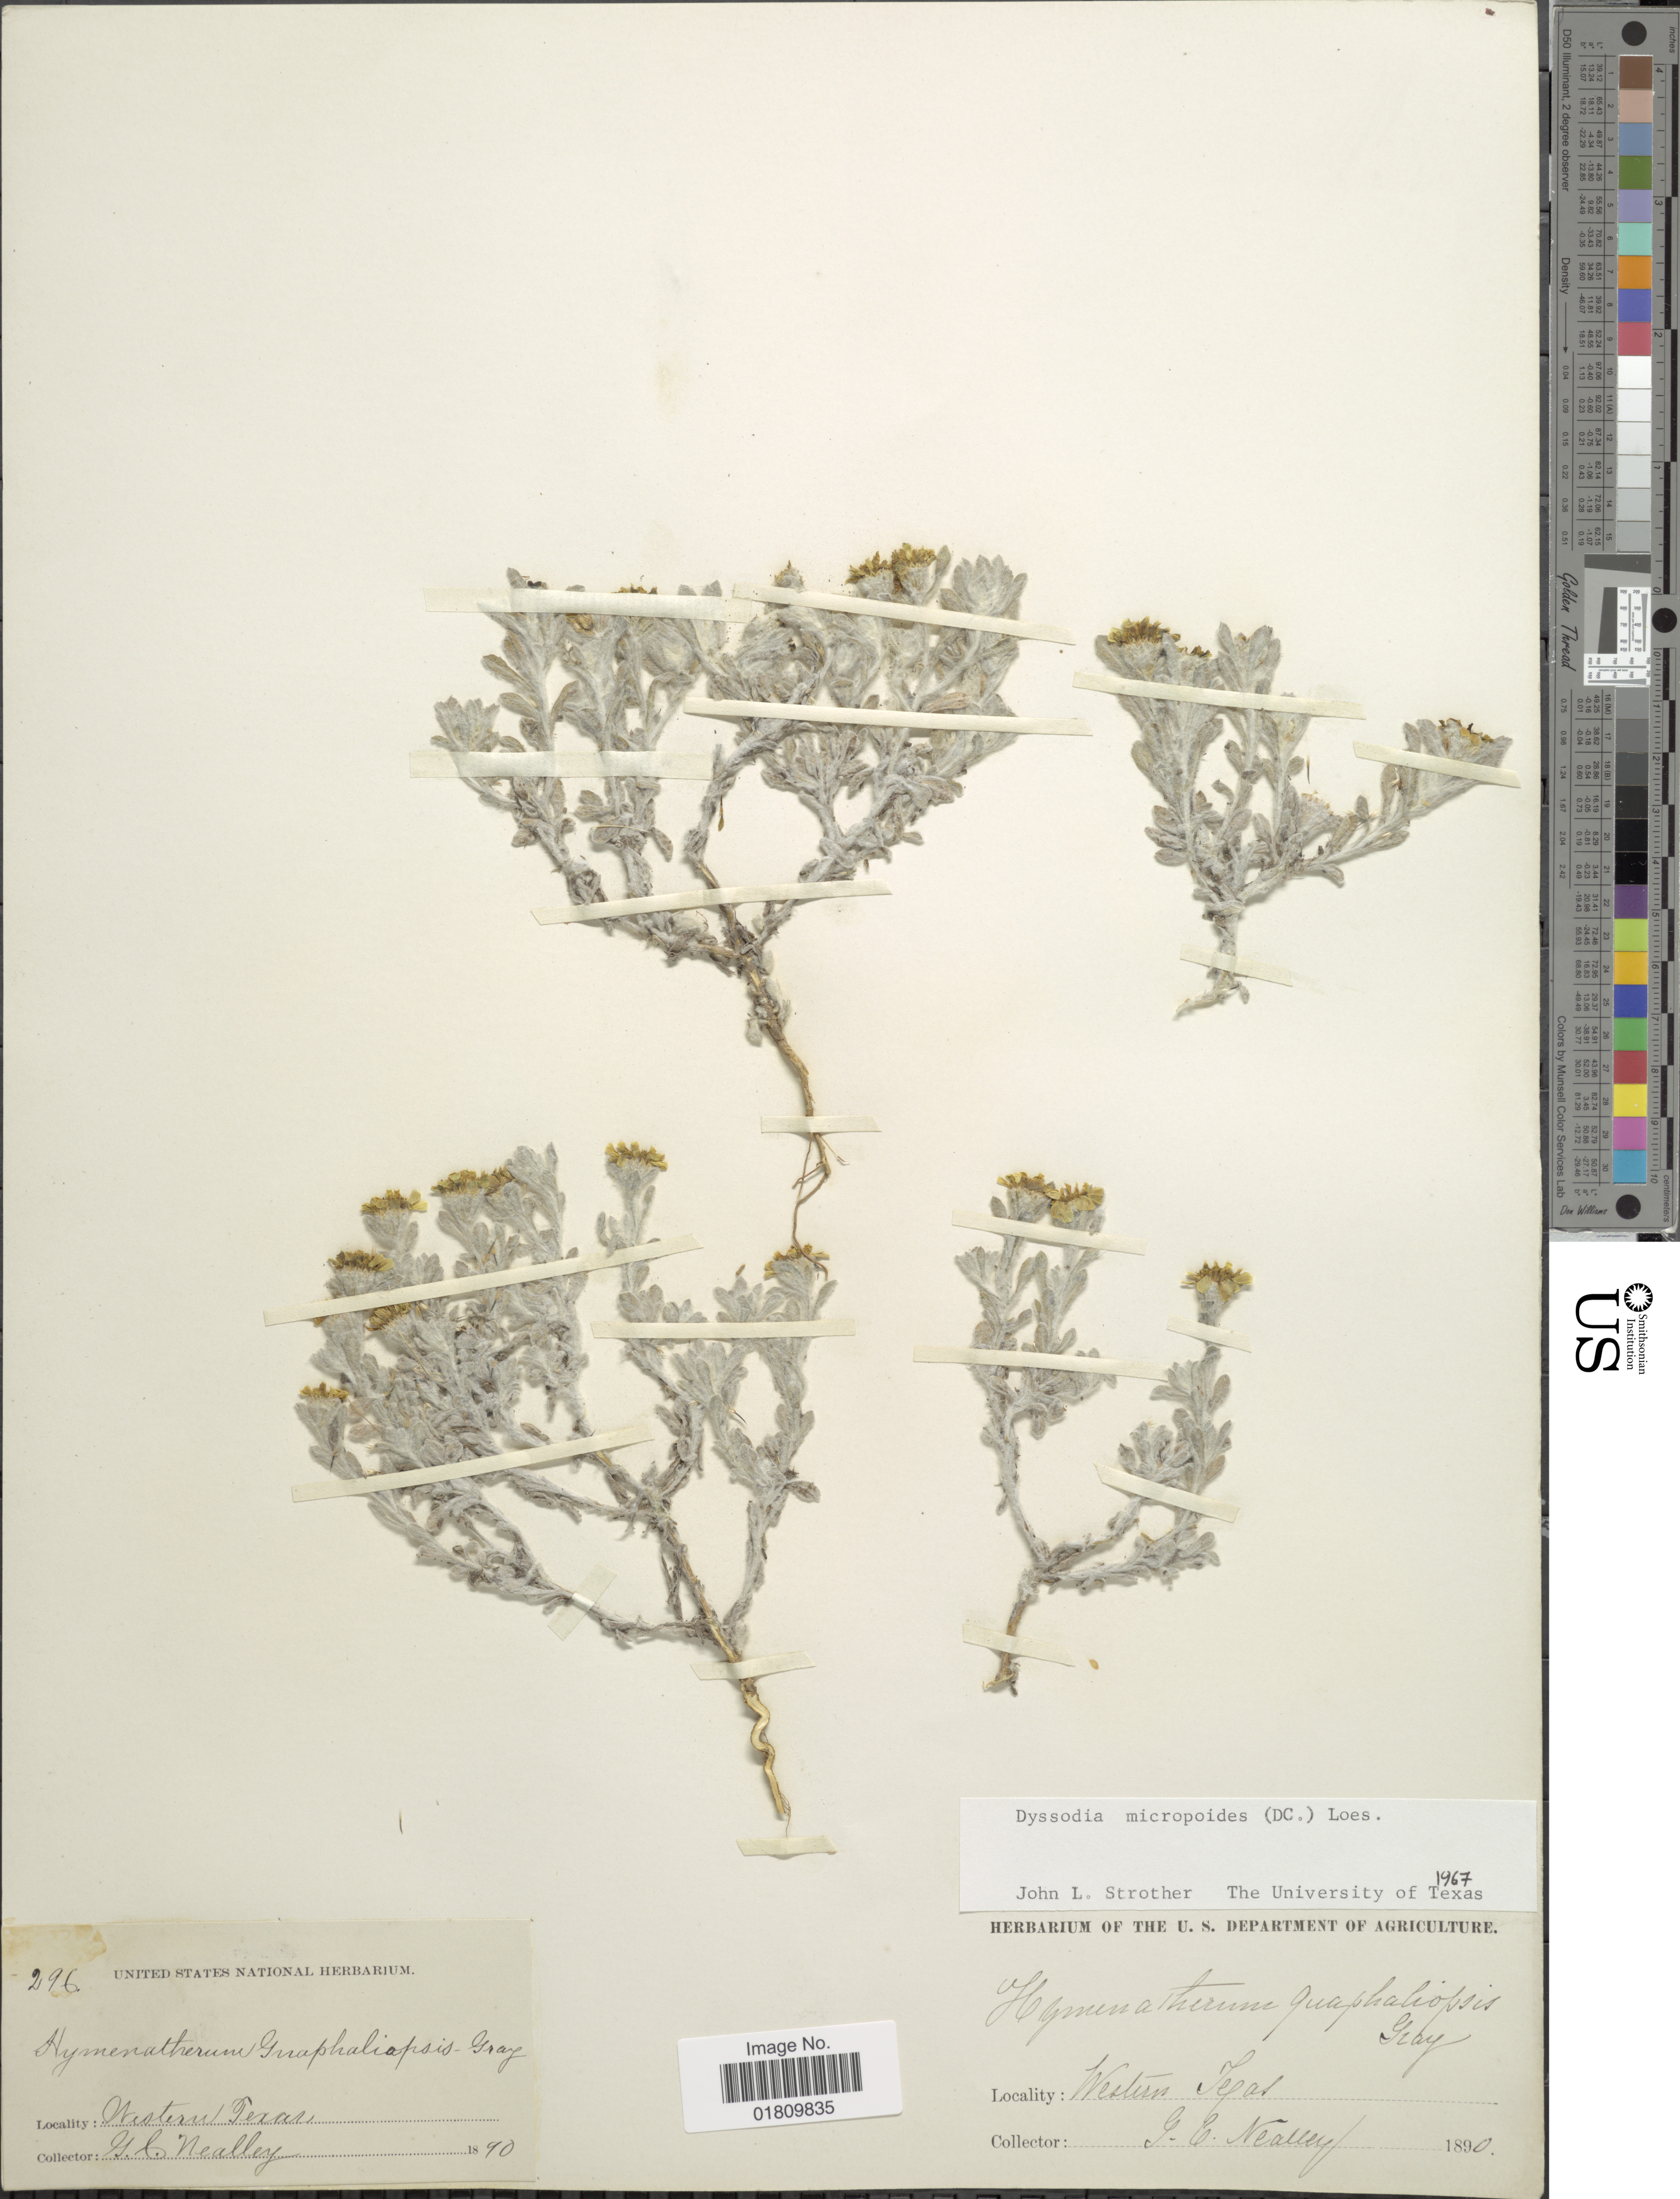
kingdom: Plantae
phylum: Tracheophyta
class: Magnoliopsida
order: Asterales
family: Asteraceae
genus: Thymophylla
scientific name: Thymophylla micropoides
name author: (DC.) Strother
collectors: G. C. Nealley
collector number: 296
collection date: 1890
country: United States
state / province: Texas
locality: Western Texas